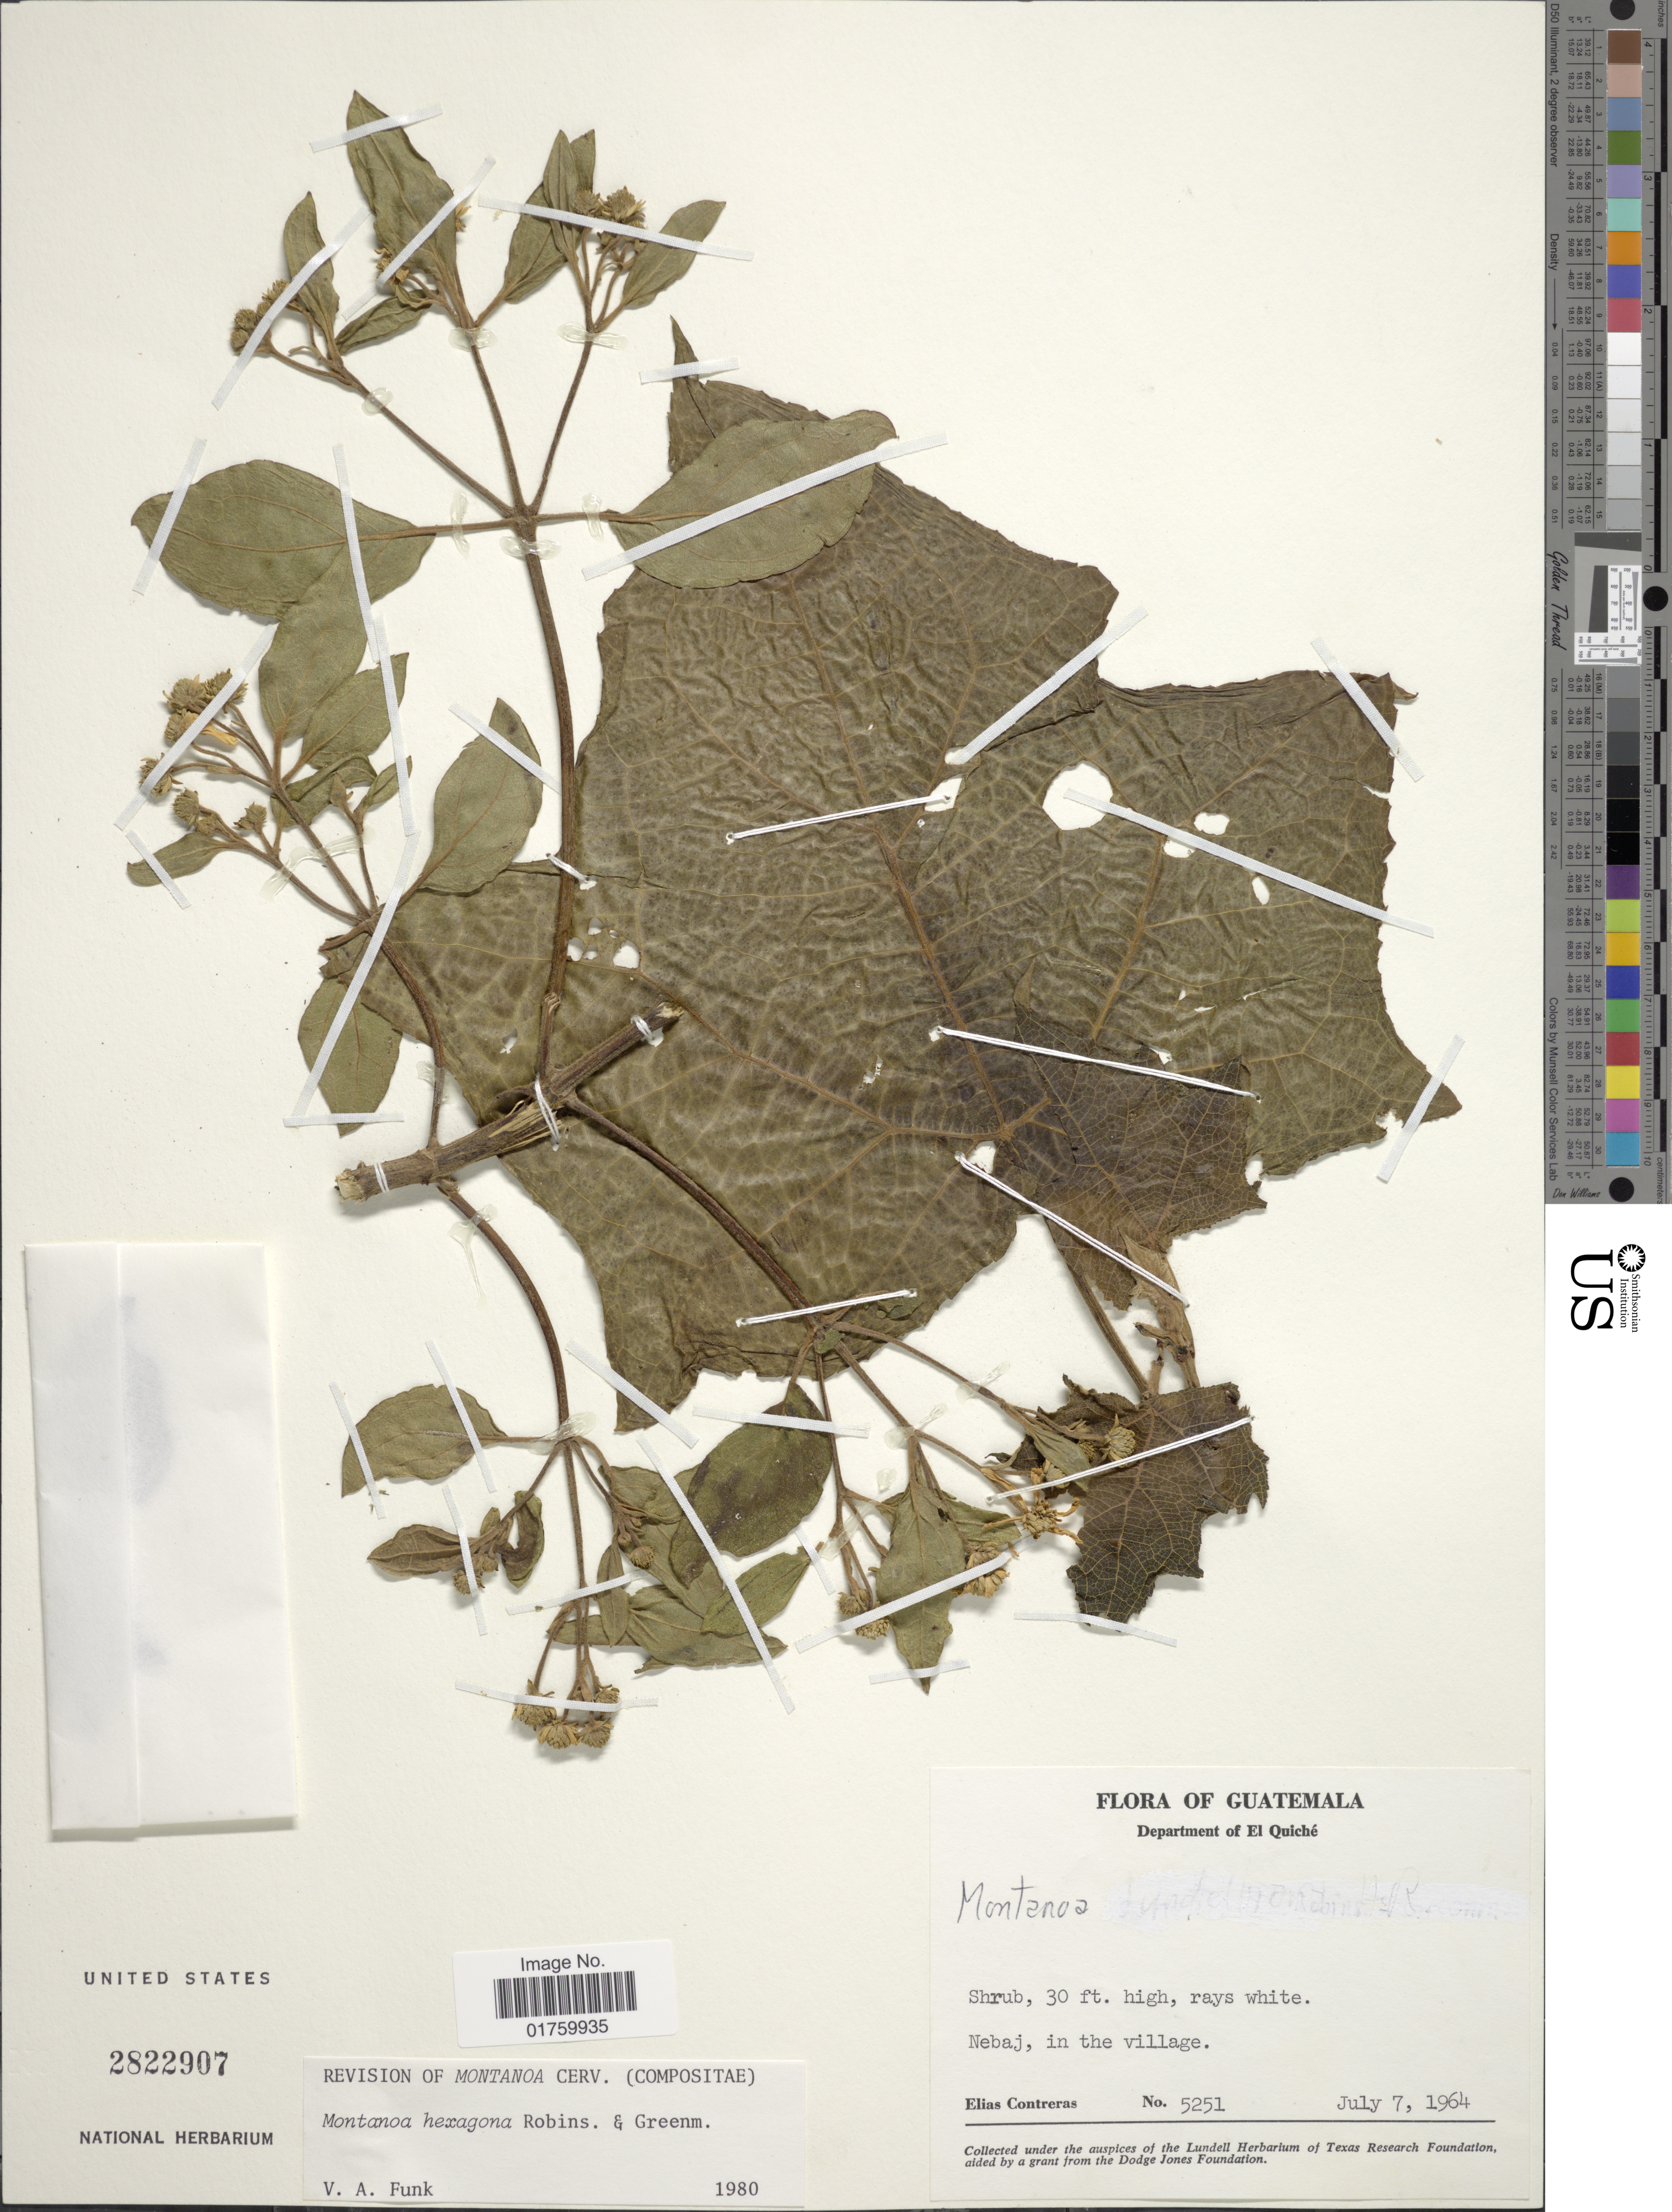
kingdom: Plantae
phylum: Tracheophyta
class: Magnoliopsida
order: Asterales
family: Asteraceae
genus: Montanoa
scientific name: Montanoa hexagona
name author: B.L. Rob. & Greenm.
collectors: E. Contreras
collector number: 5251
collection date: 1964-07-07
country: Guatemala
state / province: El Quiché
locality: Nebaj, in the village.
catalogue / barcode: US 2822907